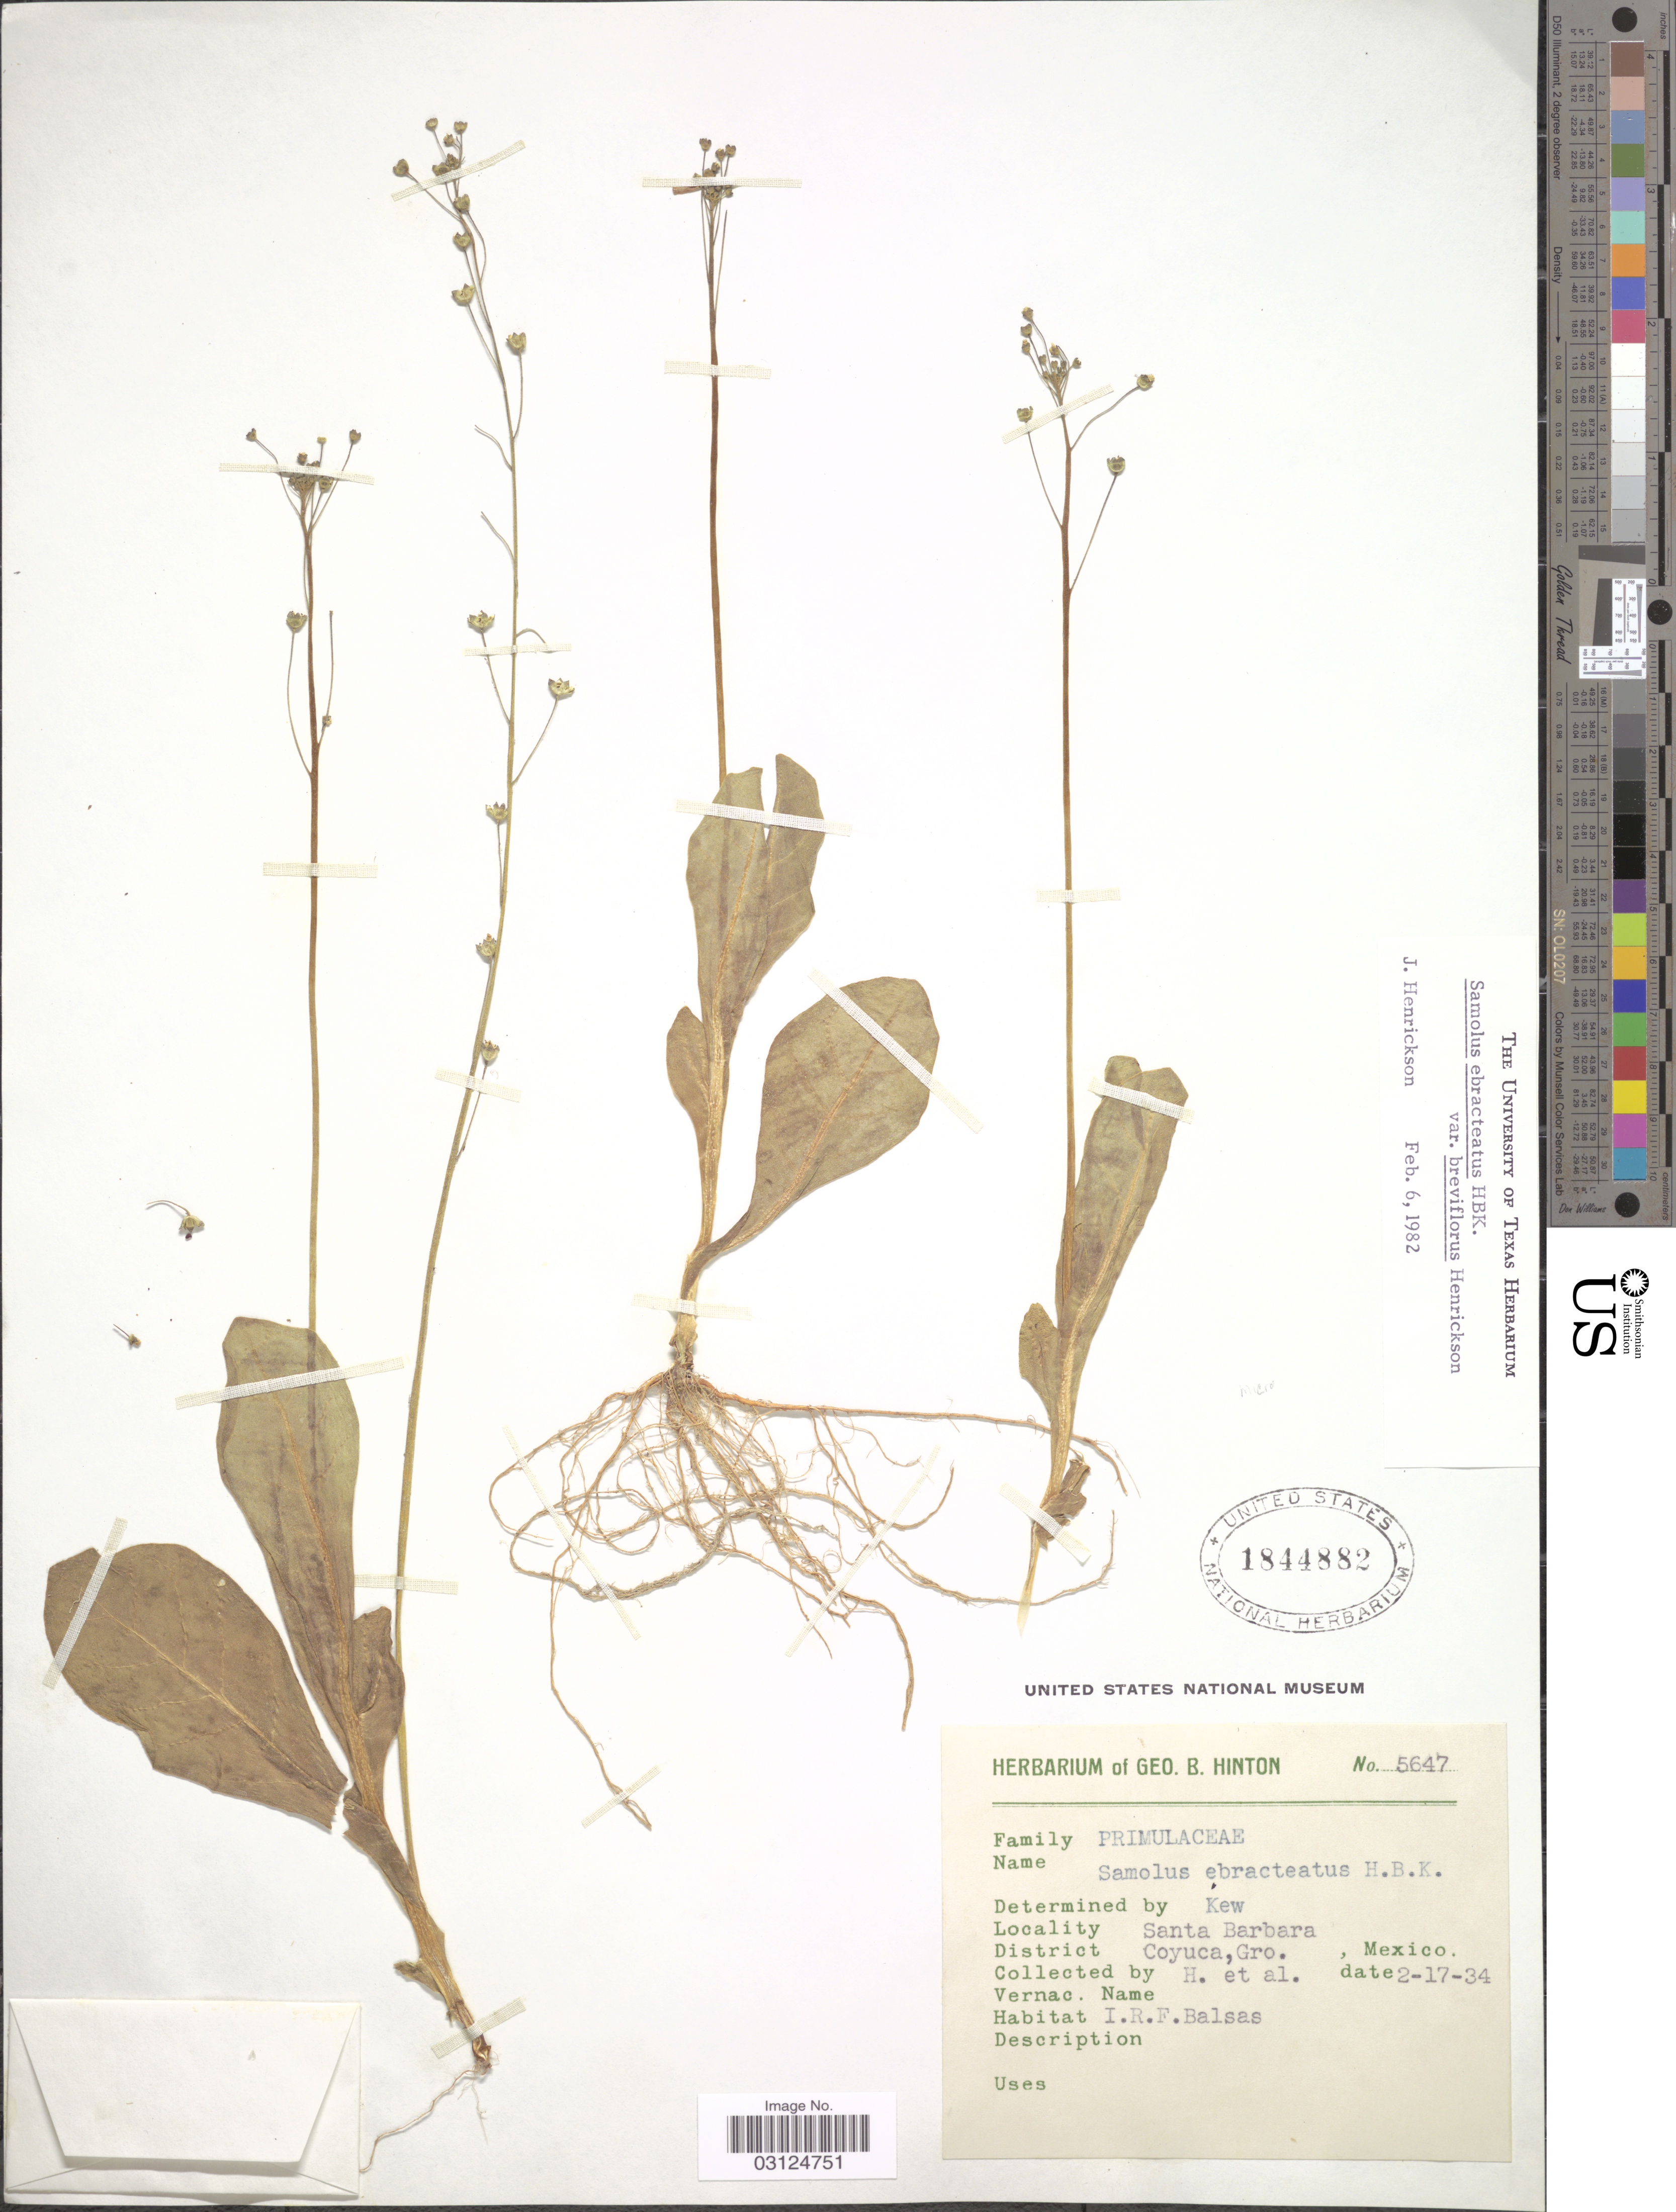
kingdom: Plantae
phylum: Tracheophyta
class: Magnoliopsida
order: Ericales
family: Primulaceae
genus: Samolus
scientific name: Samolus ebracteatus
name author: Kunth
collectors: G. B. Hinton & et al.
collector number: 5647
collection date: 1934-02-17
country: Mexico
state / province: Guerrero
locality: Santa Barbara. District Coyuca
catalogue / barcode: US 1844882